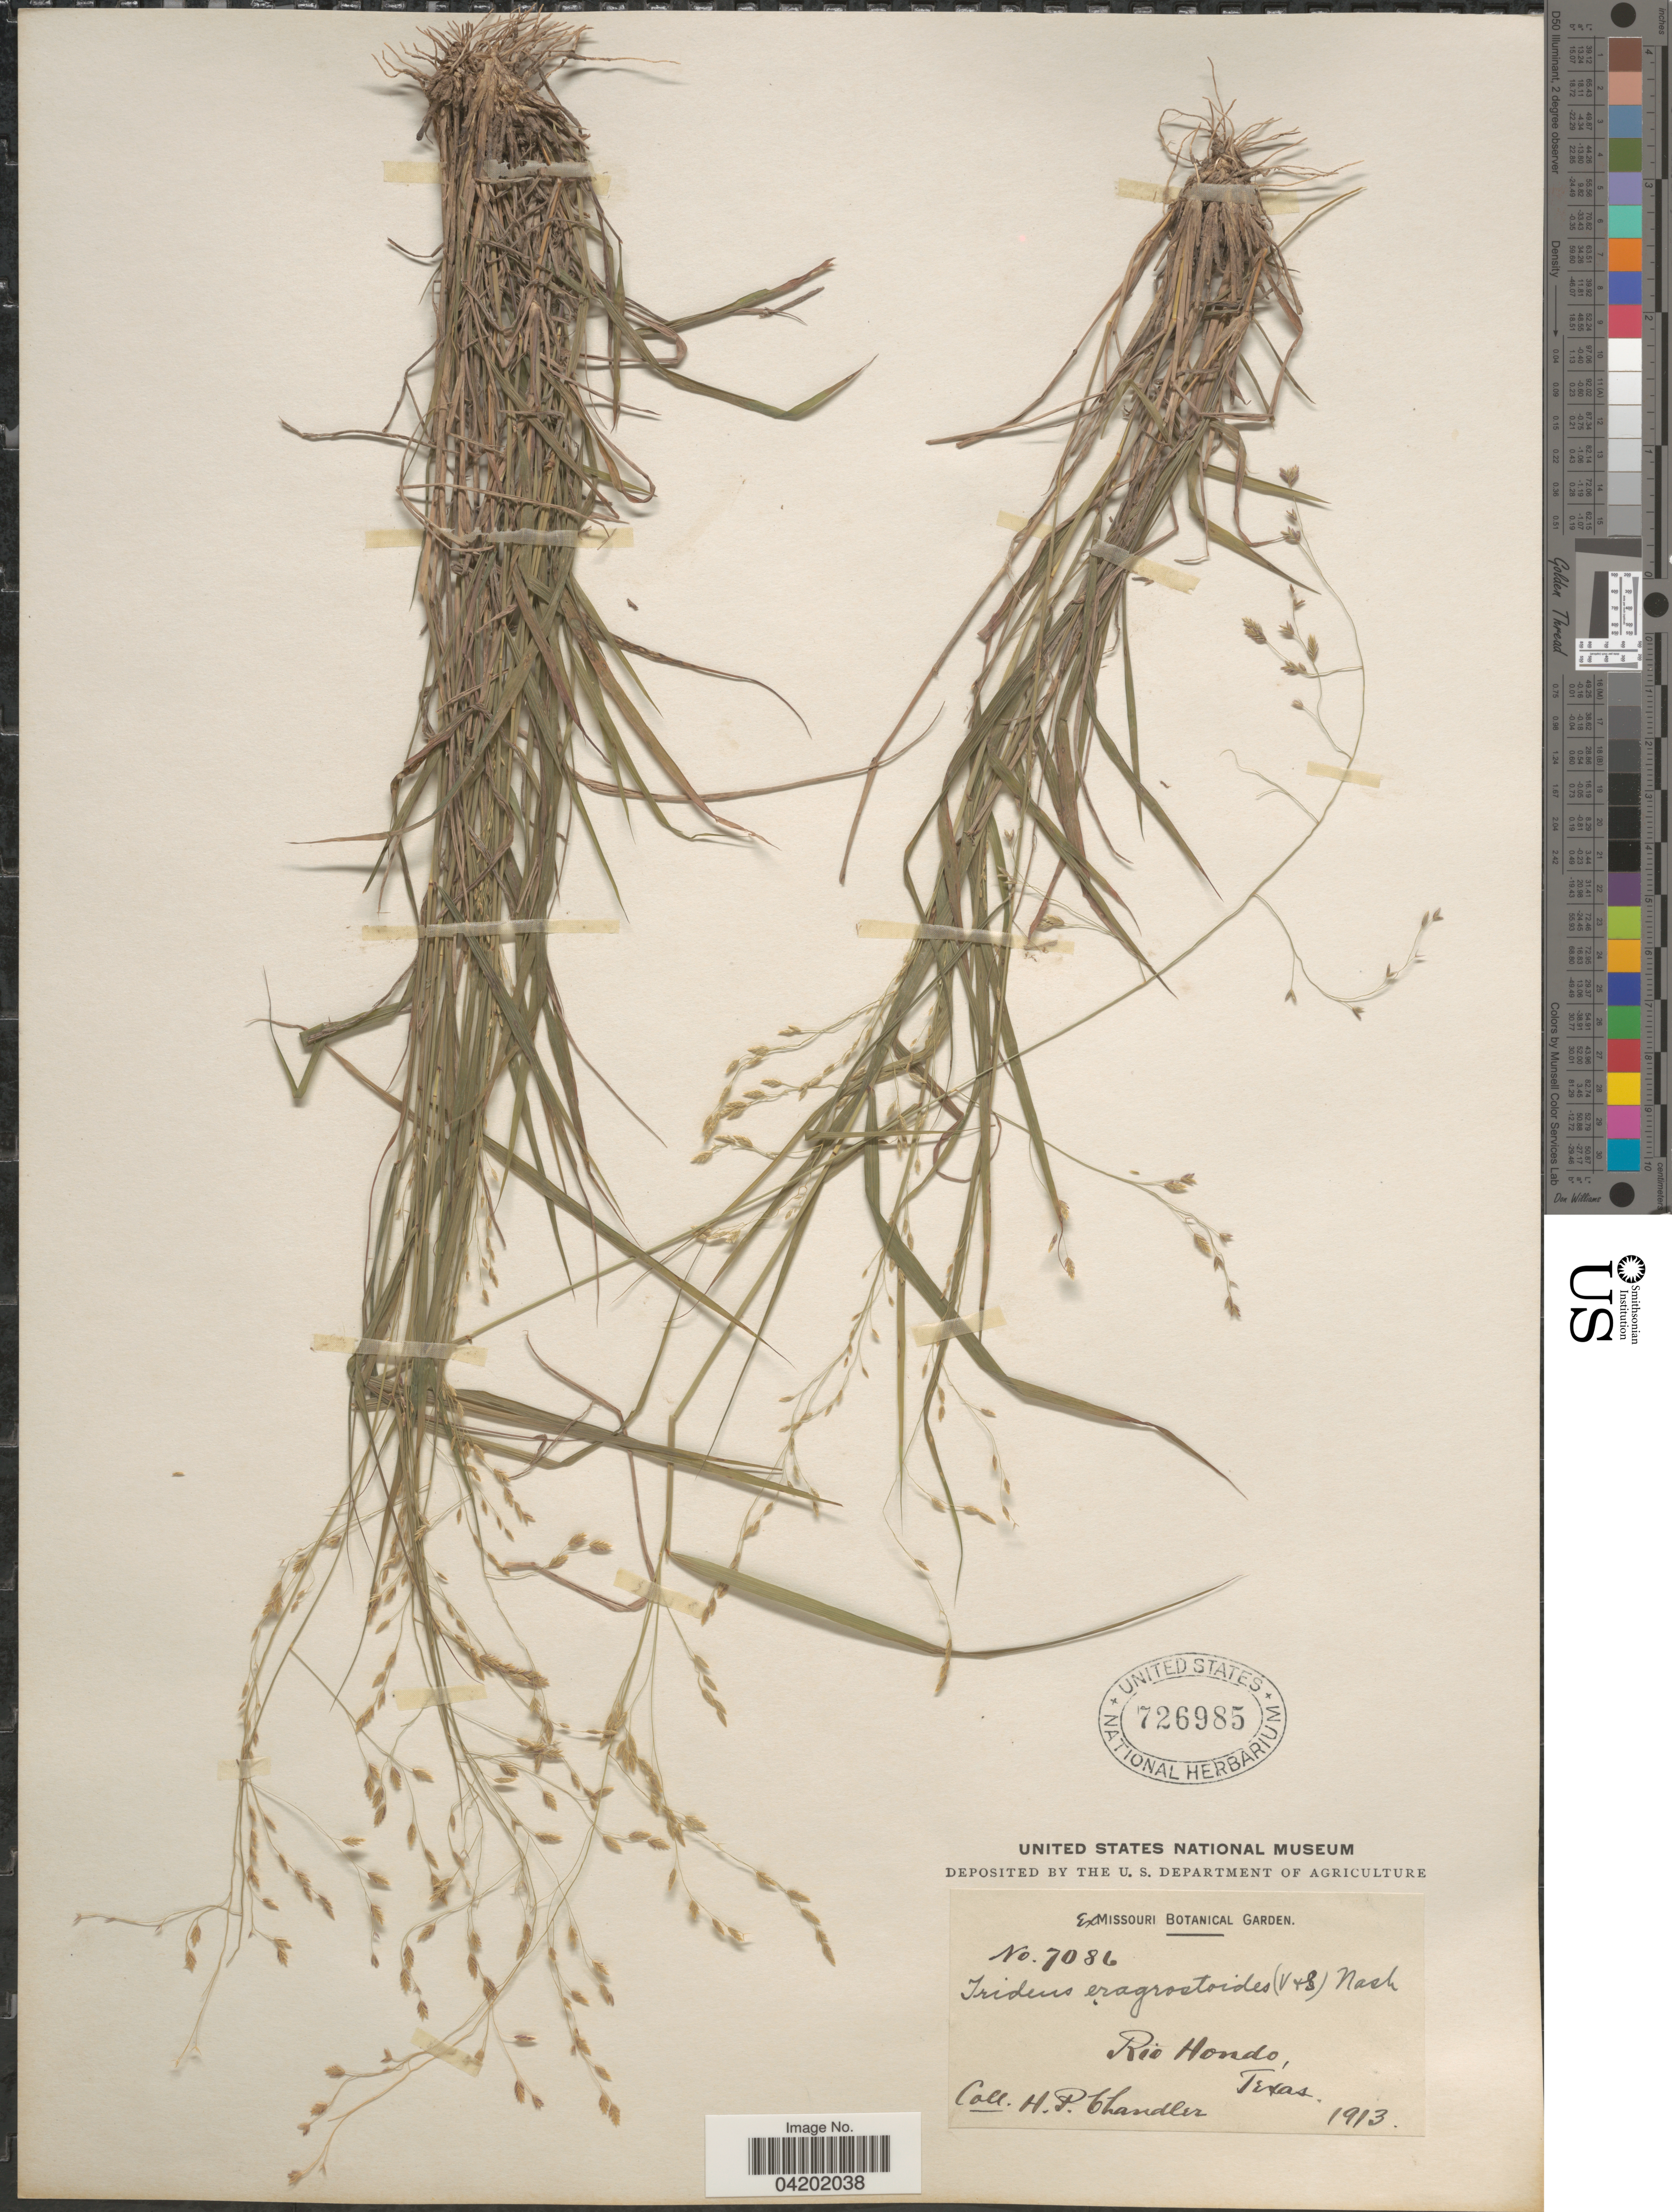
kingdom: Plantae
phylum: Tracheophyta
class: Liliopsida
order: Poales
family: Poaceae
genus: Triplasiella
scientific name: Triplasiella eragrostoides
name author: (Vasey & Scribn.) P.M. Peterson & Romasch.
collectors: H. Chandler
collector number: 7086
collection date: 1913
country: United States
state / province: Texas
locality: Rio Hondo.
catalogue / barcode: US 726985